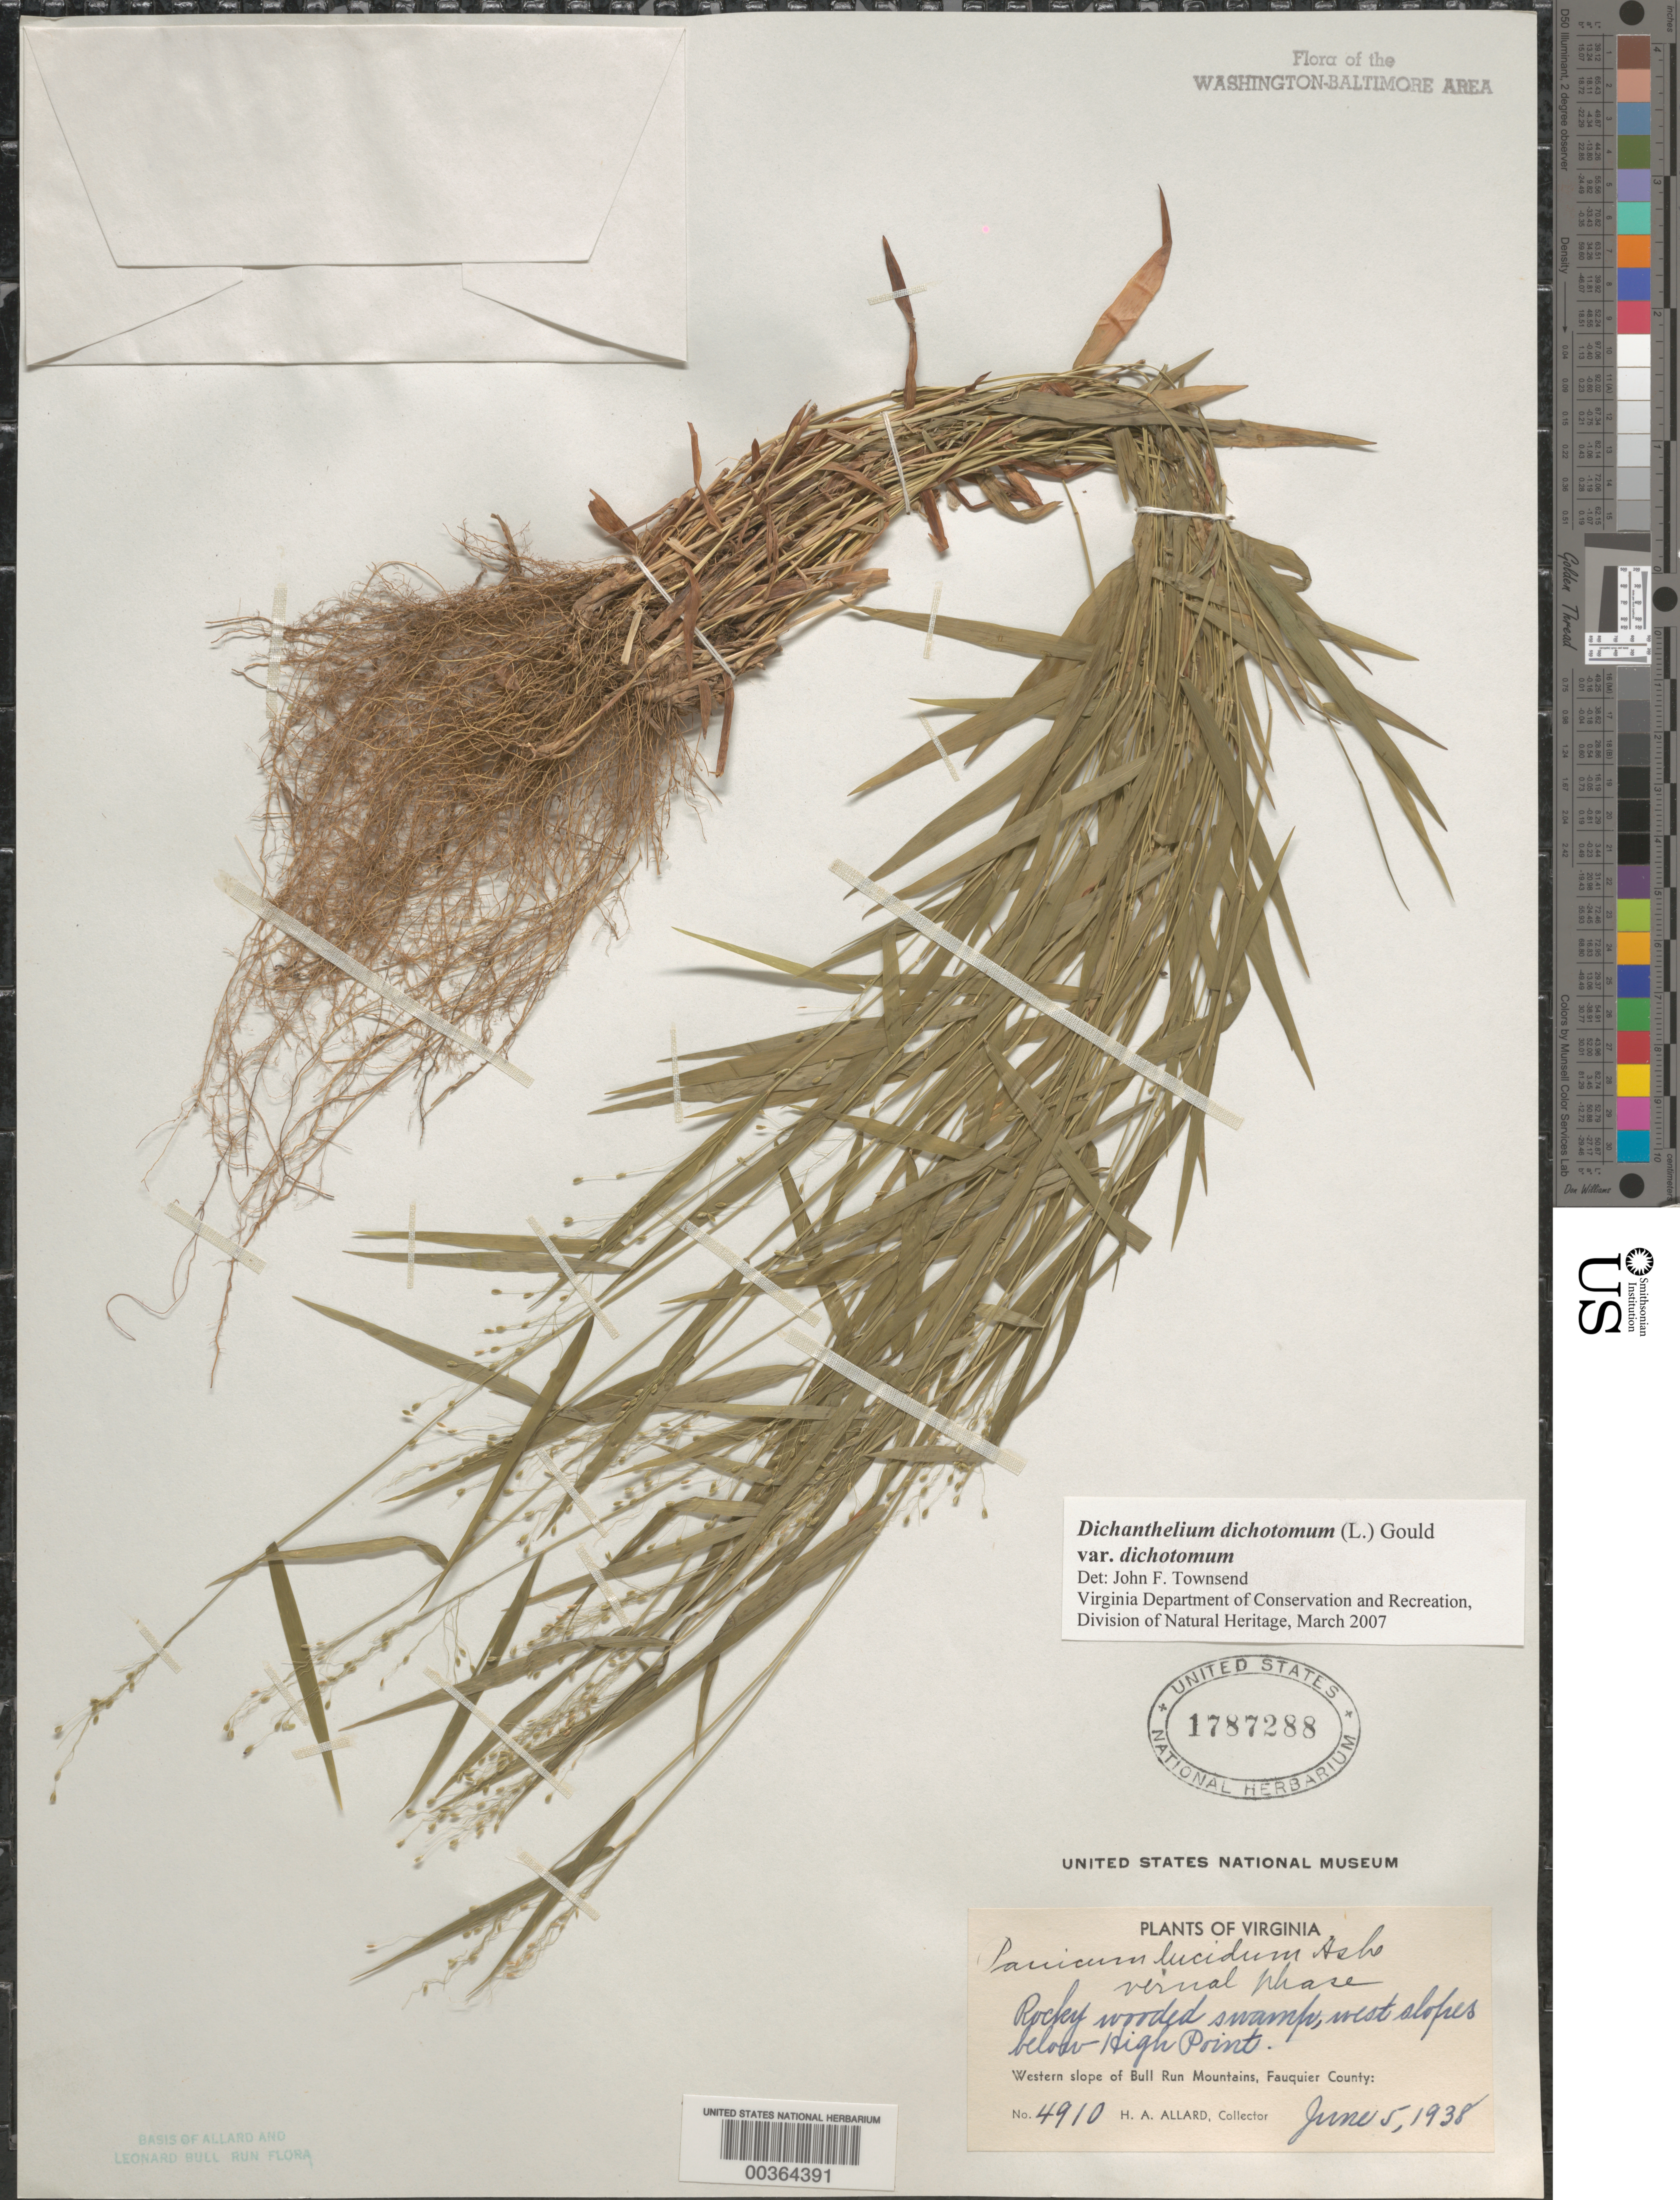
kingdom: Plantae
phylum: Tracheophyta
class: Liliopsida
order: Poales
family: Poaceae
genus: Dichanthelium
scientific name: Dichanthelium dichotomum var. dichotomum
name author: (L.) Gould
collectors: H. A. Allard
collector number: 4910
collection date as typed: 05 Jun 1938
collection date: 1938-06-05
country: United States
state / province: Virginia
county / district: Fauquier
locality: Below High Point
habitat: Rocky wooded swamp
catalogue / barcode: US 1787288